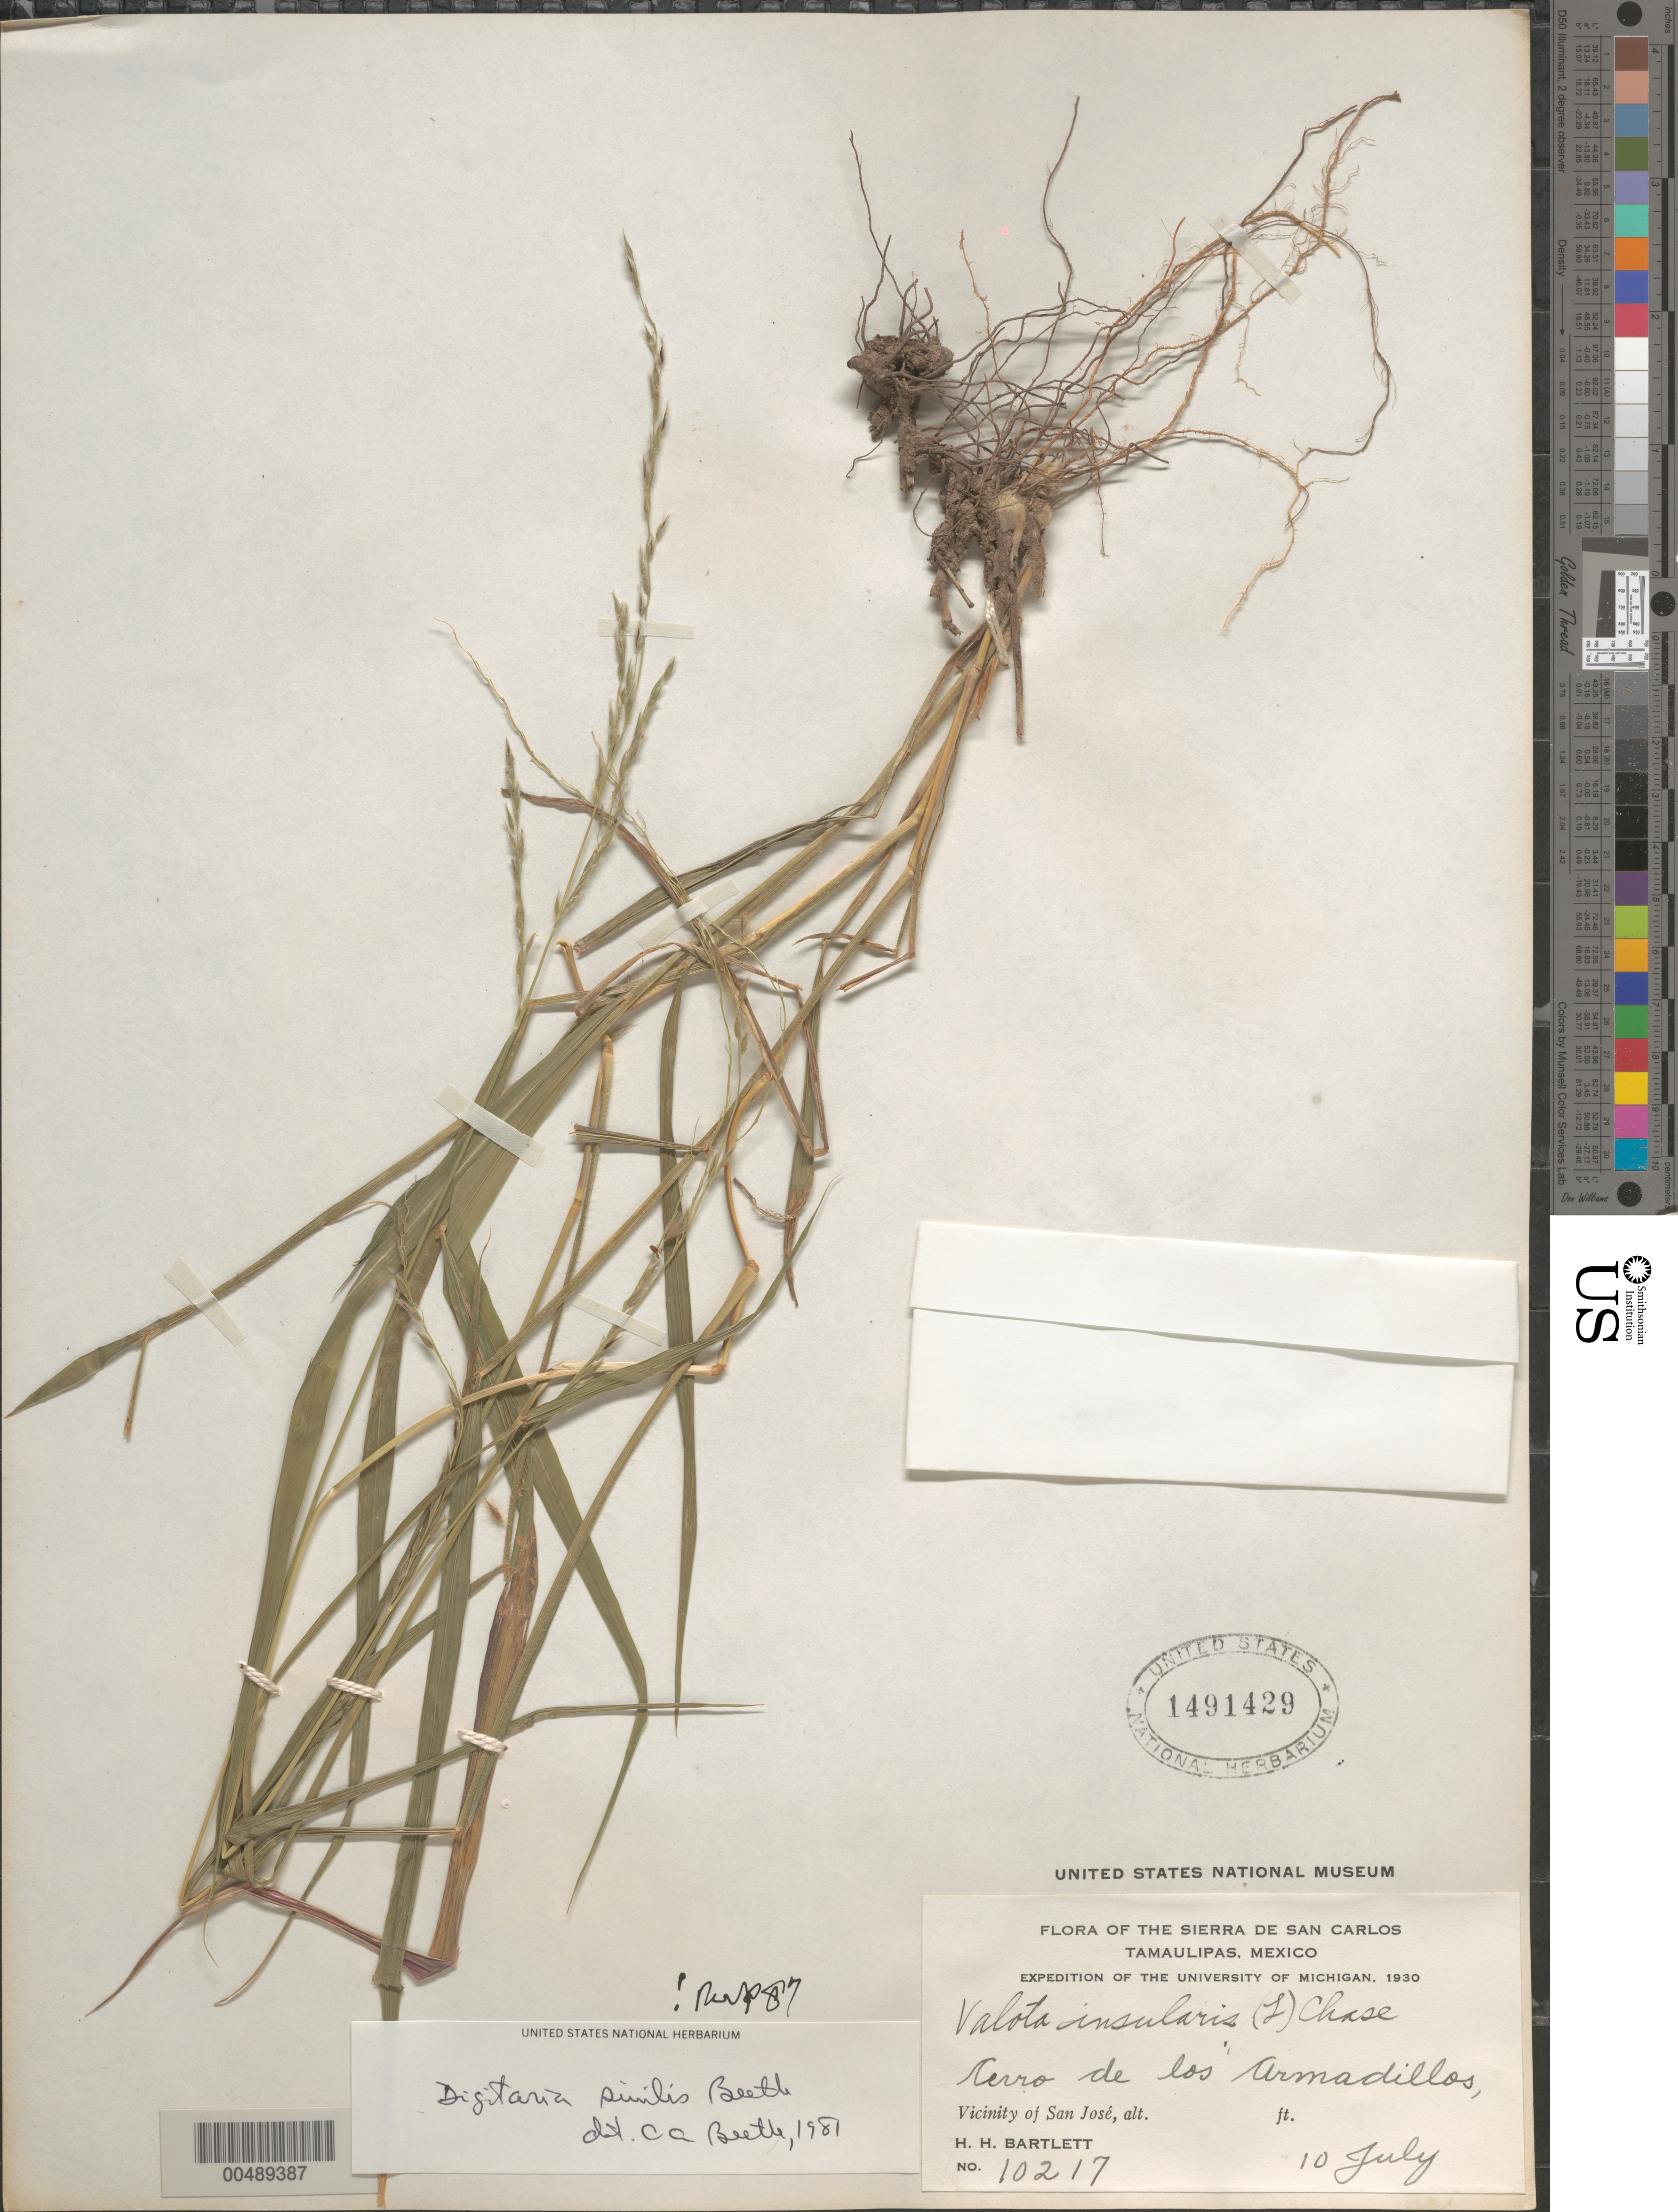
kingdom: Plantae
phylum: Tracheophyta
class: Liliopsida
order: Poales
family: Poaceae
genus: Digitaria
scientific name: Digitaria similis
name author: Beetle ex Gould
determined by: Pohl, R. W.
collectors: H. H. Bartlett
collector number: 10217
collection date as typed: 10 Jul 1930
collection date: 1930-07-10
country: Mexico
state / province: Tamaulipas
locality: Sierra de San Carlos, Cerro de los Armadillos, vicinity of San José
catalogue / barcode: US 1491429